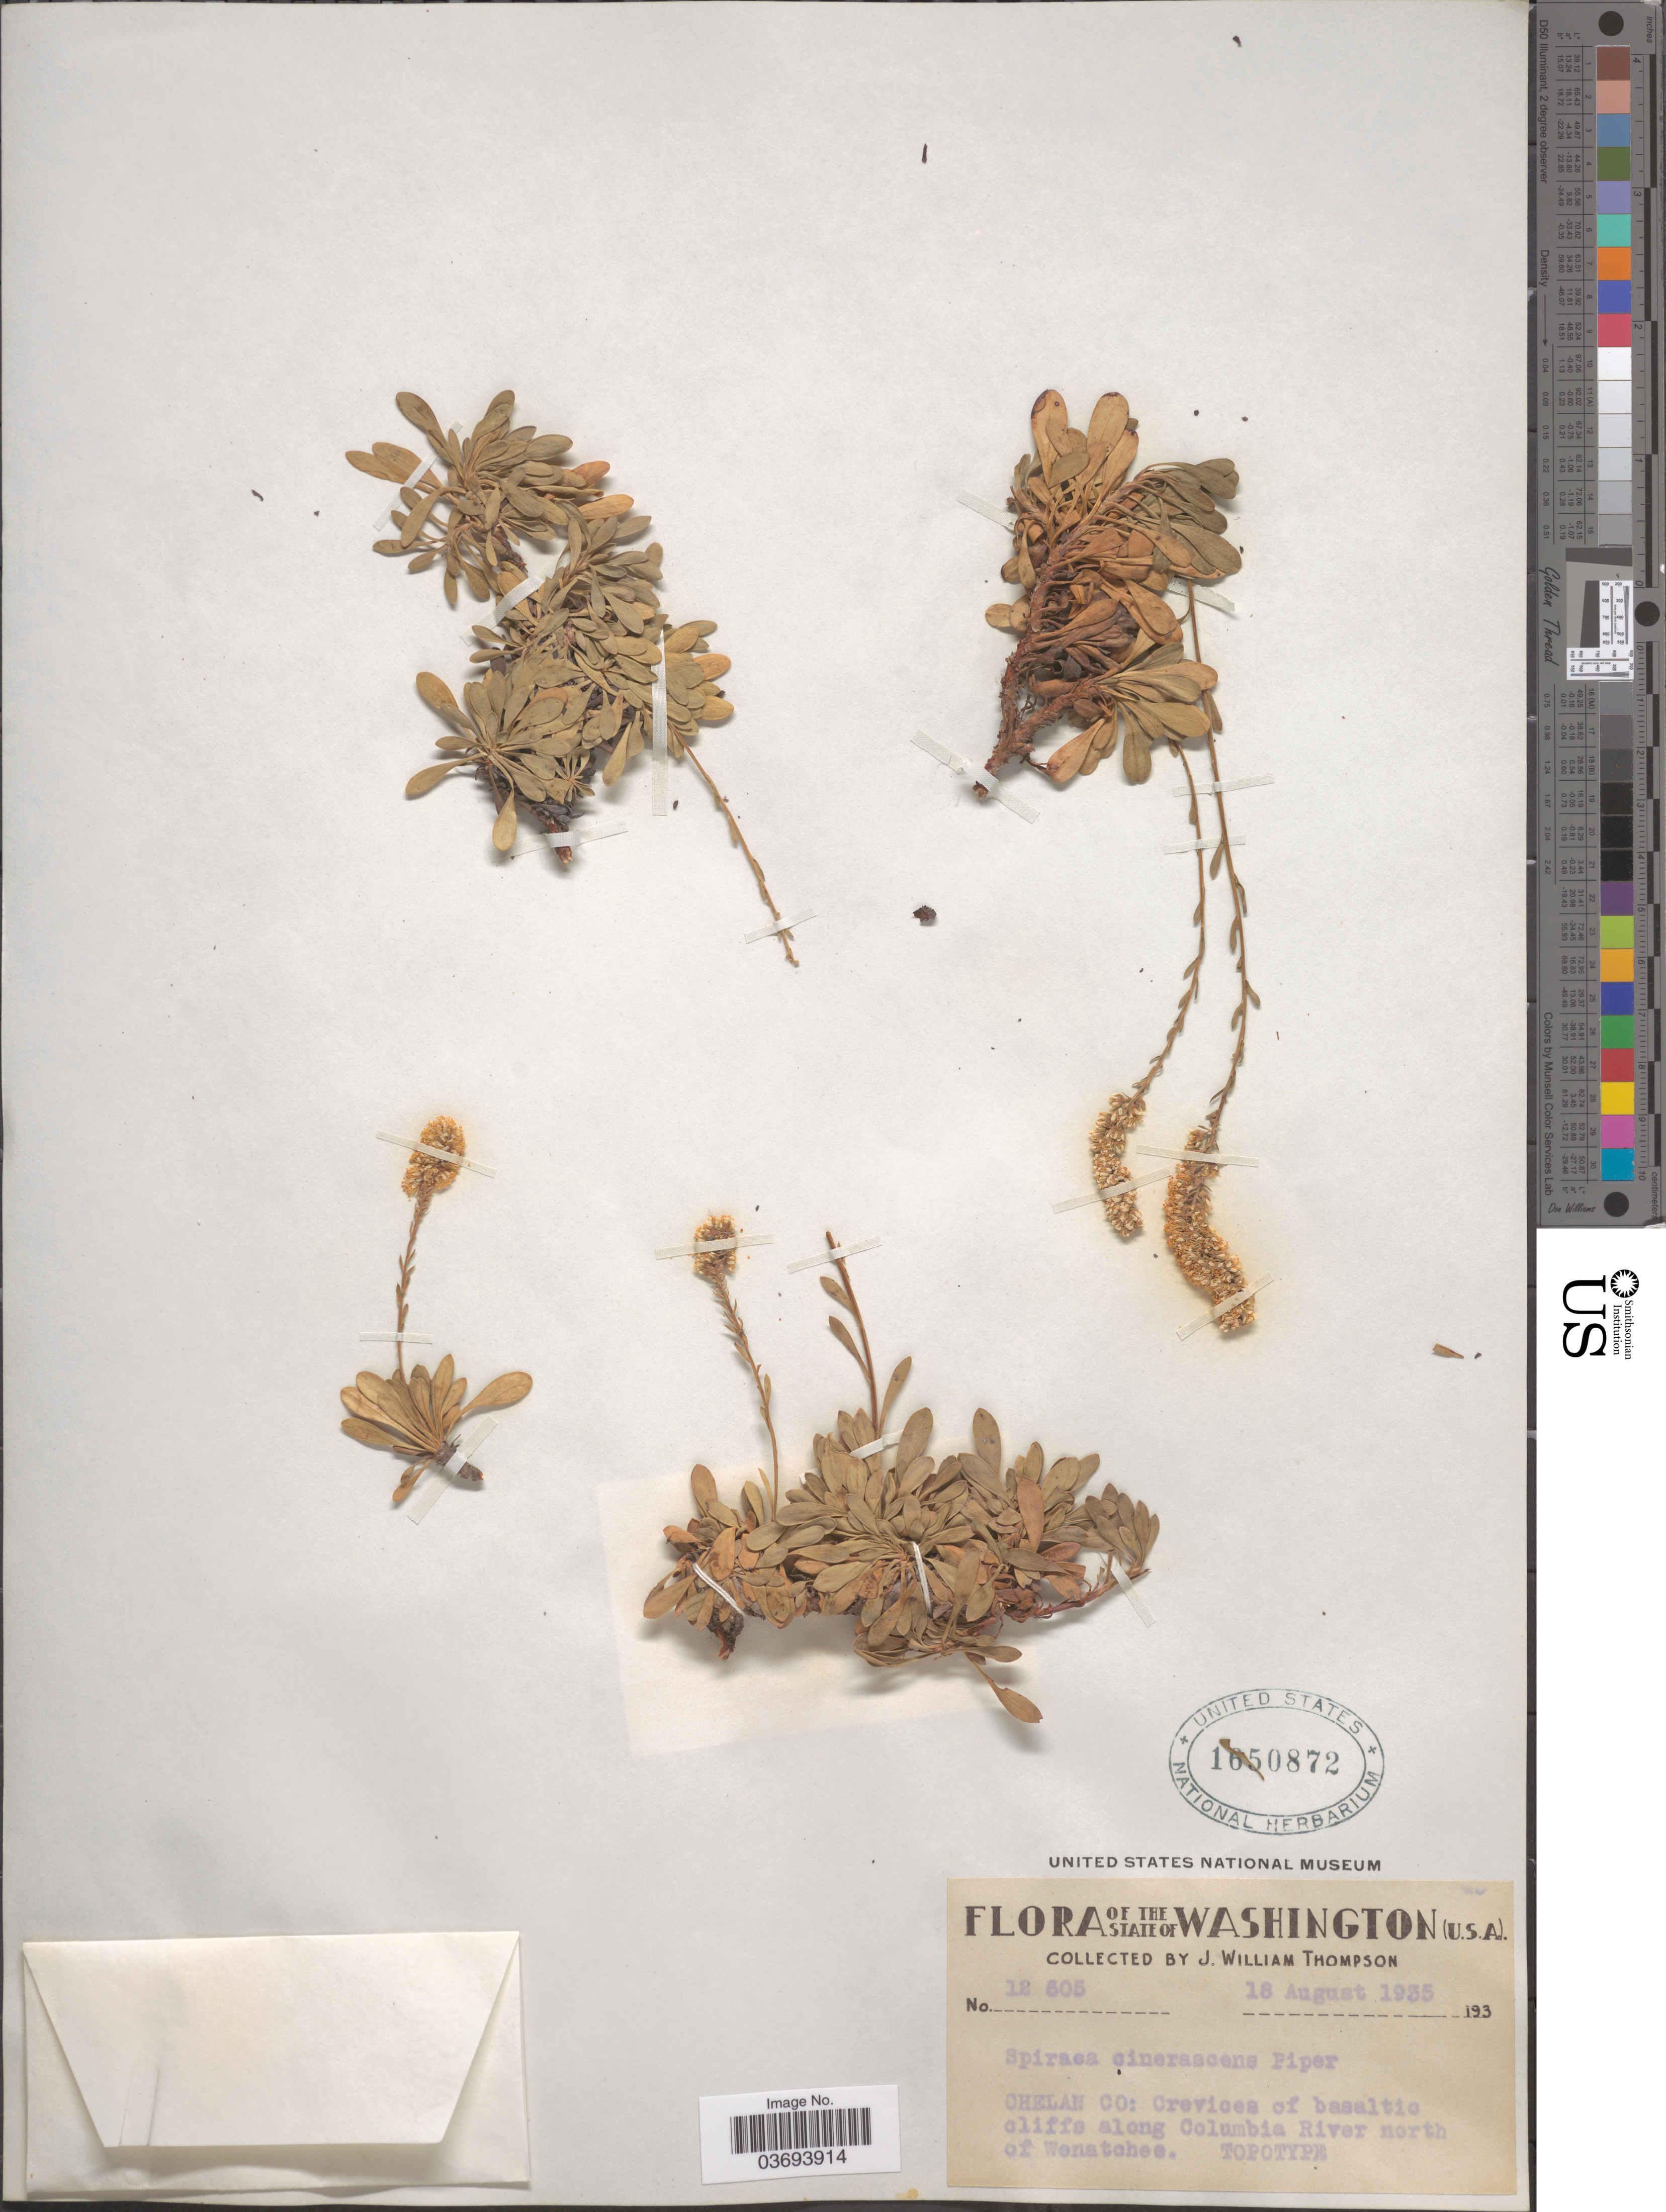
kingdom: Plantae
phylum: Tracheophyta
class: Magnoliopsida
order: Rosales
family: Rosaceae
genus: Petrophytum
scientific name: Petrophytum cinerascens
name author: (Piper) Rydb.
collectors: J. W. Thompson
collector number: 12605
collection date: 1935-08-18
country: United States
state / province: Washington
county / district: Chelan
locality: Chelan Co: Along Columbia River north of Wenatchee.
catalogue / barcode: US 1650872